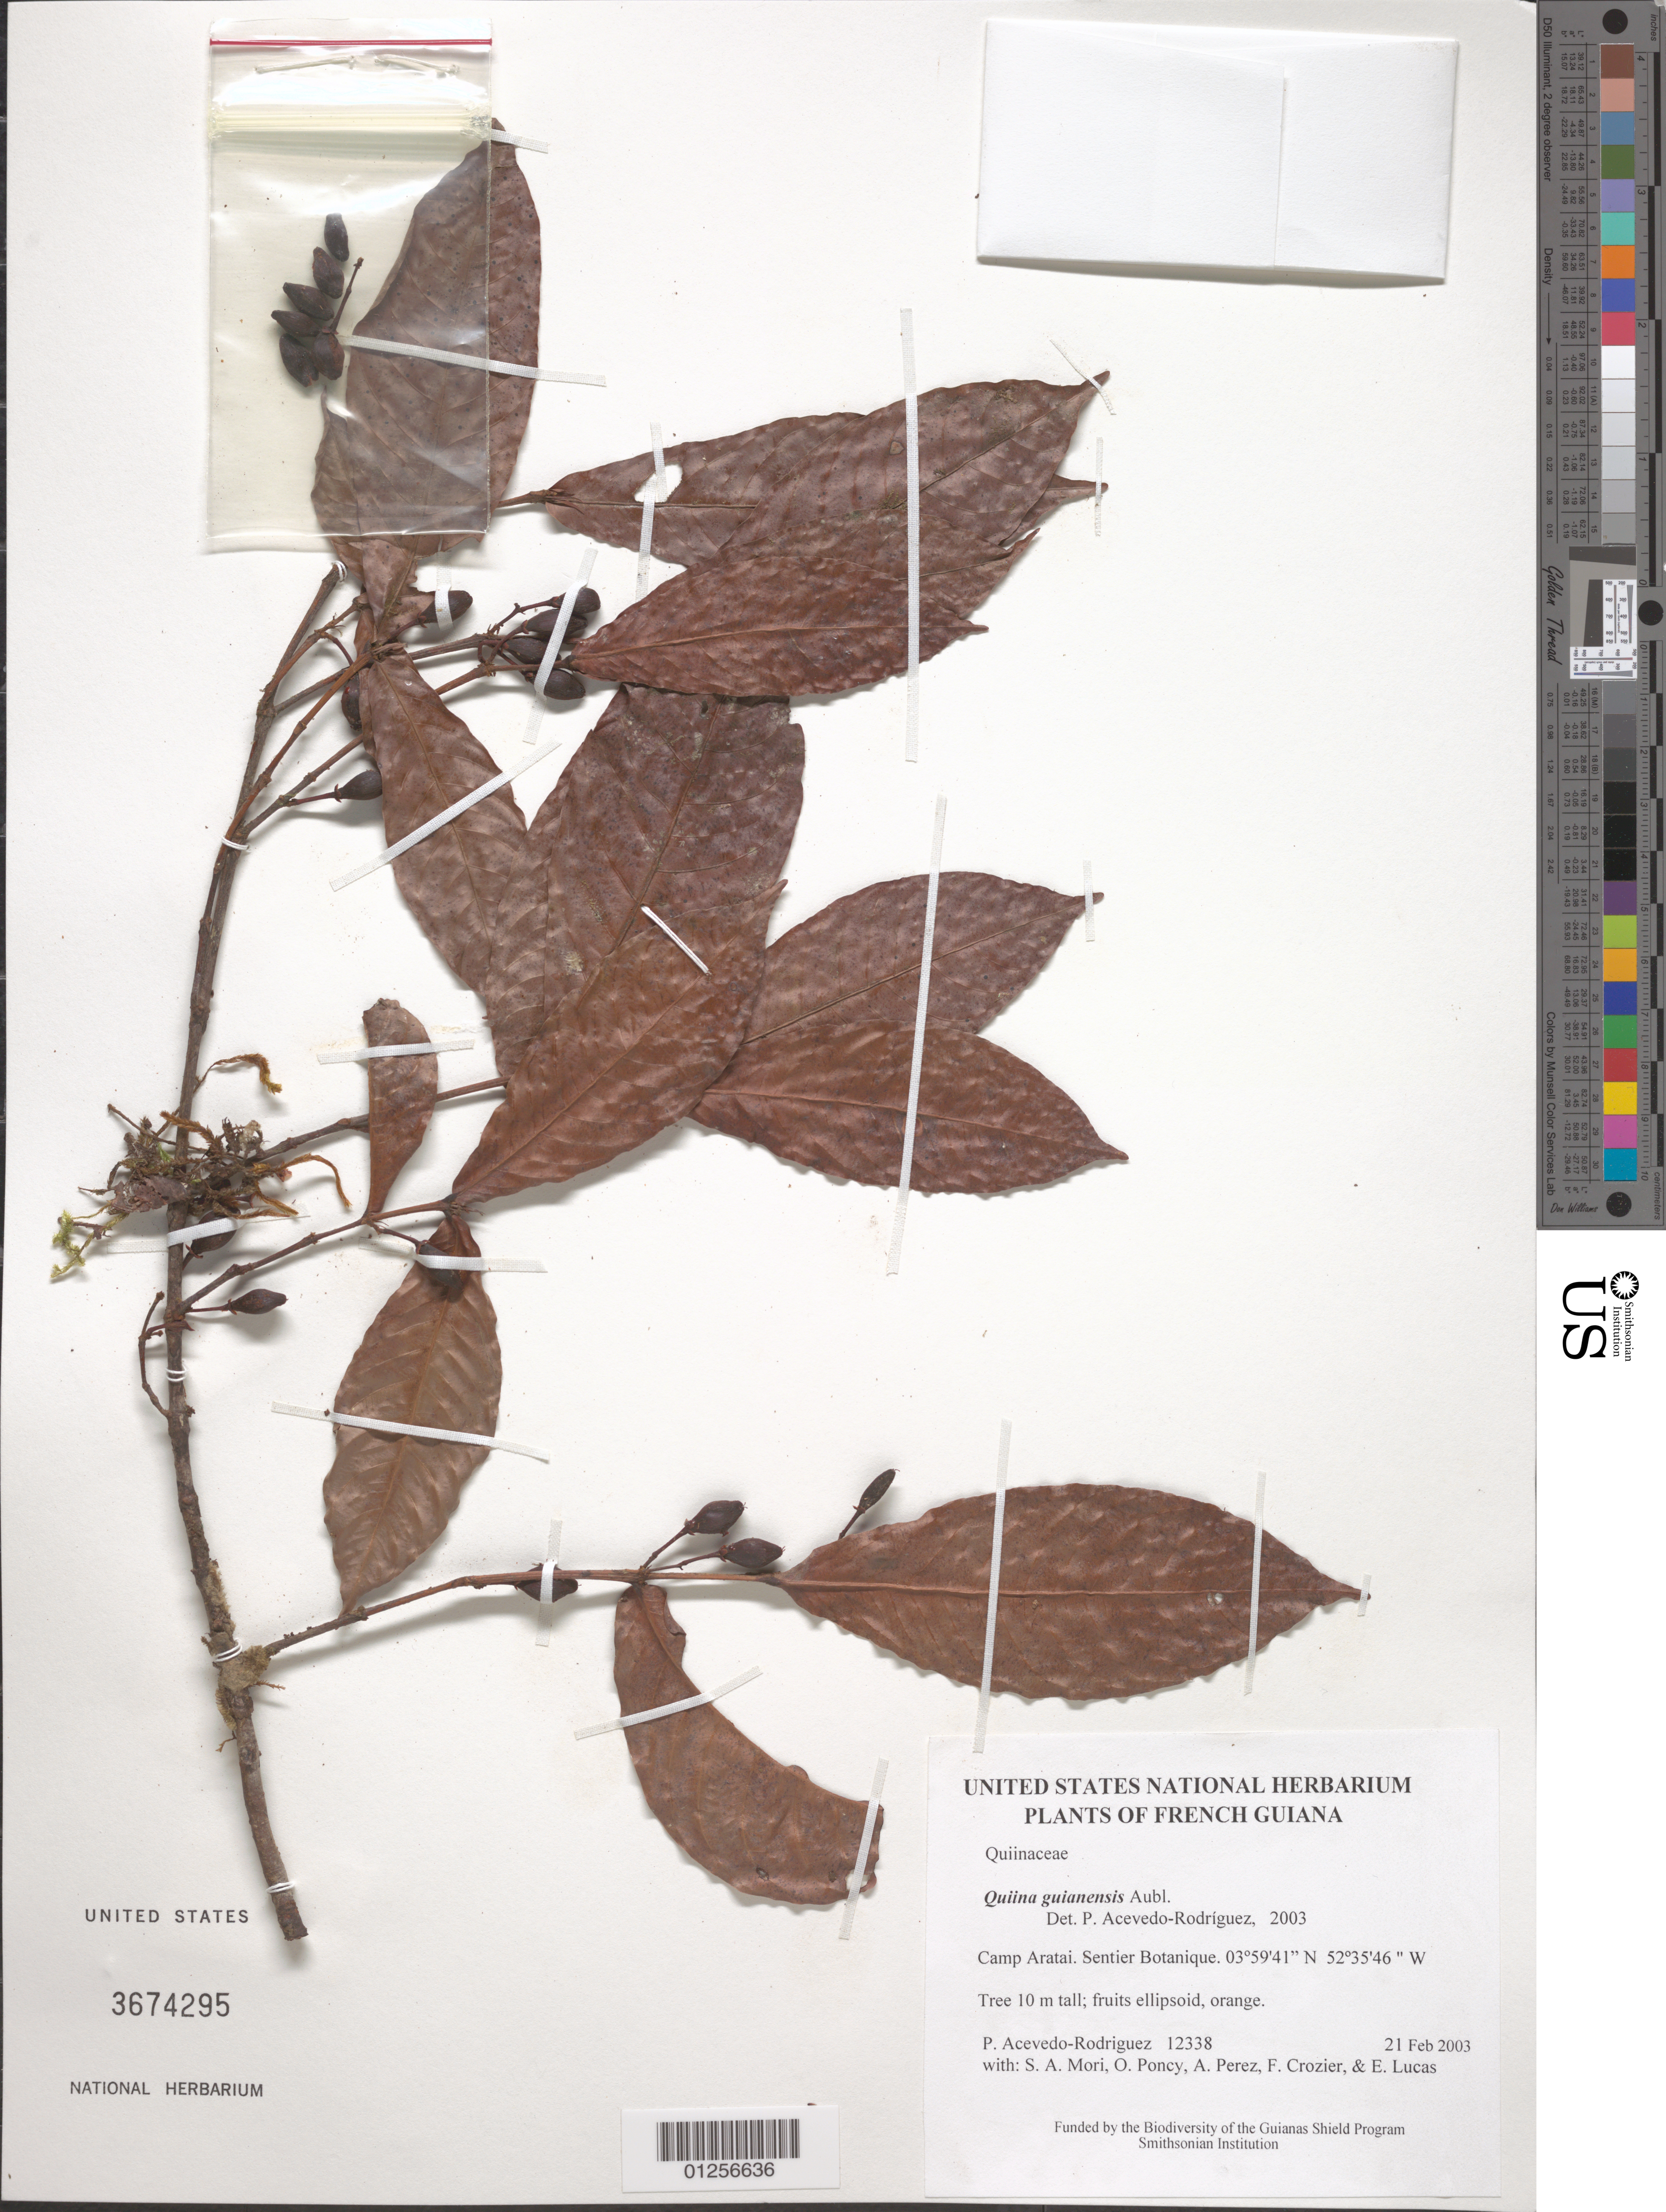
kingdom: Plantae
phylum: Tracheophyta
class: Magnoliopsida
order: Malpighiales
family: Quiinaceae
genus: Quiina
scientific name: Quiina guianensis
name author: Aubl.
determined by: Acevedo-Rodríguez, P., (BOT), Smithsonian Institution - National Museum of Natural History (UNITED STATES)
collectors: P. Acevedo-Rodr., S. Mori, O. Poncy, A. Perez, F. Crozier & E. Lucas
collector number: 12338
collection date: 2003-02-21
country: French Guiana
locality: Camp Aratai. Sentier Botanique.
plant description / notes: US, NY, K, MO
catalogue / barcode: US 3674295